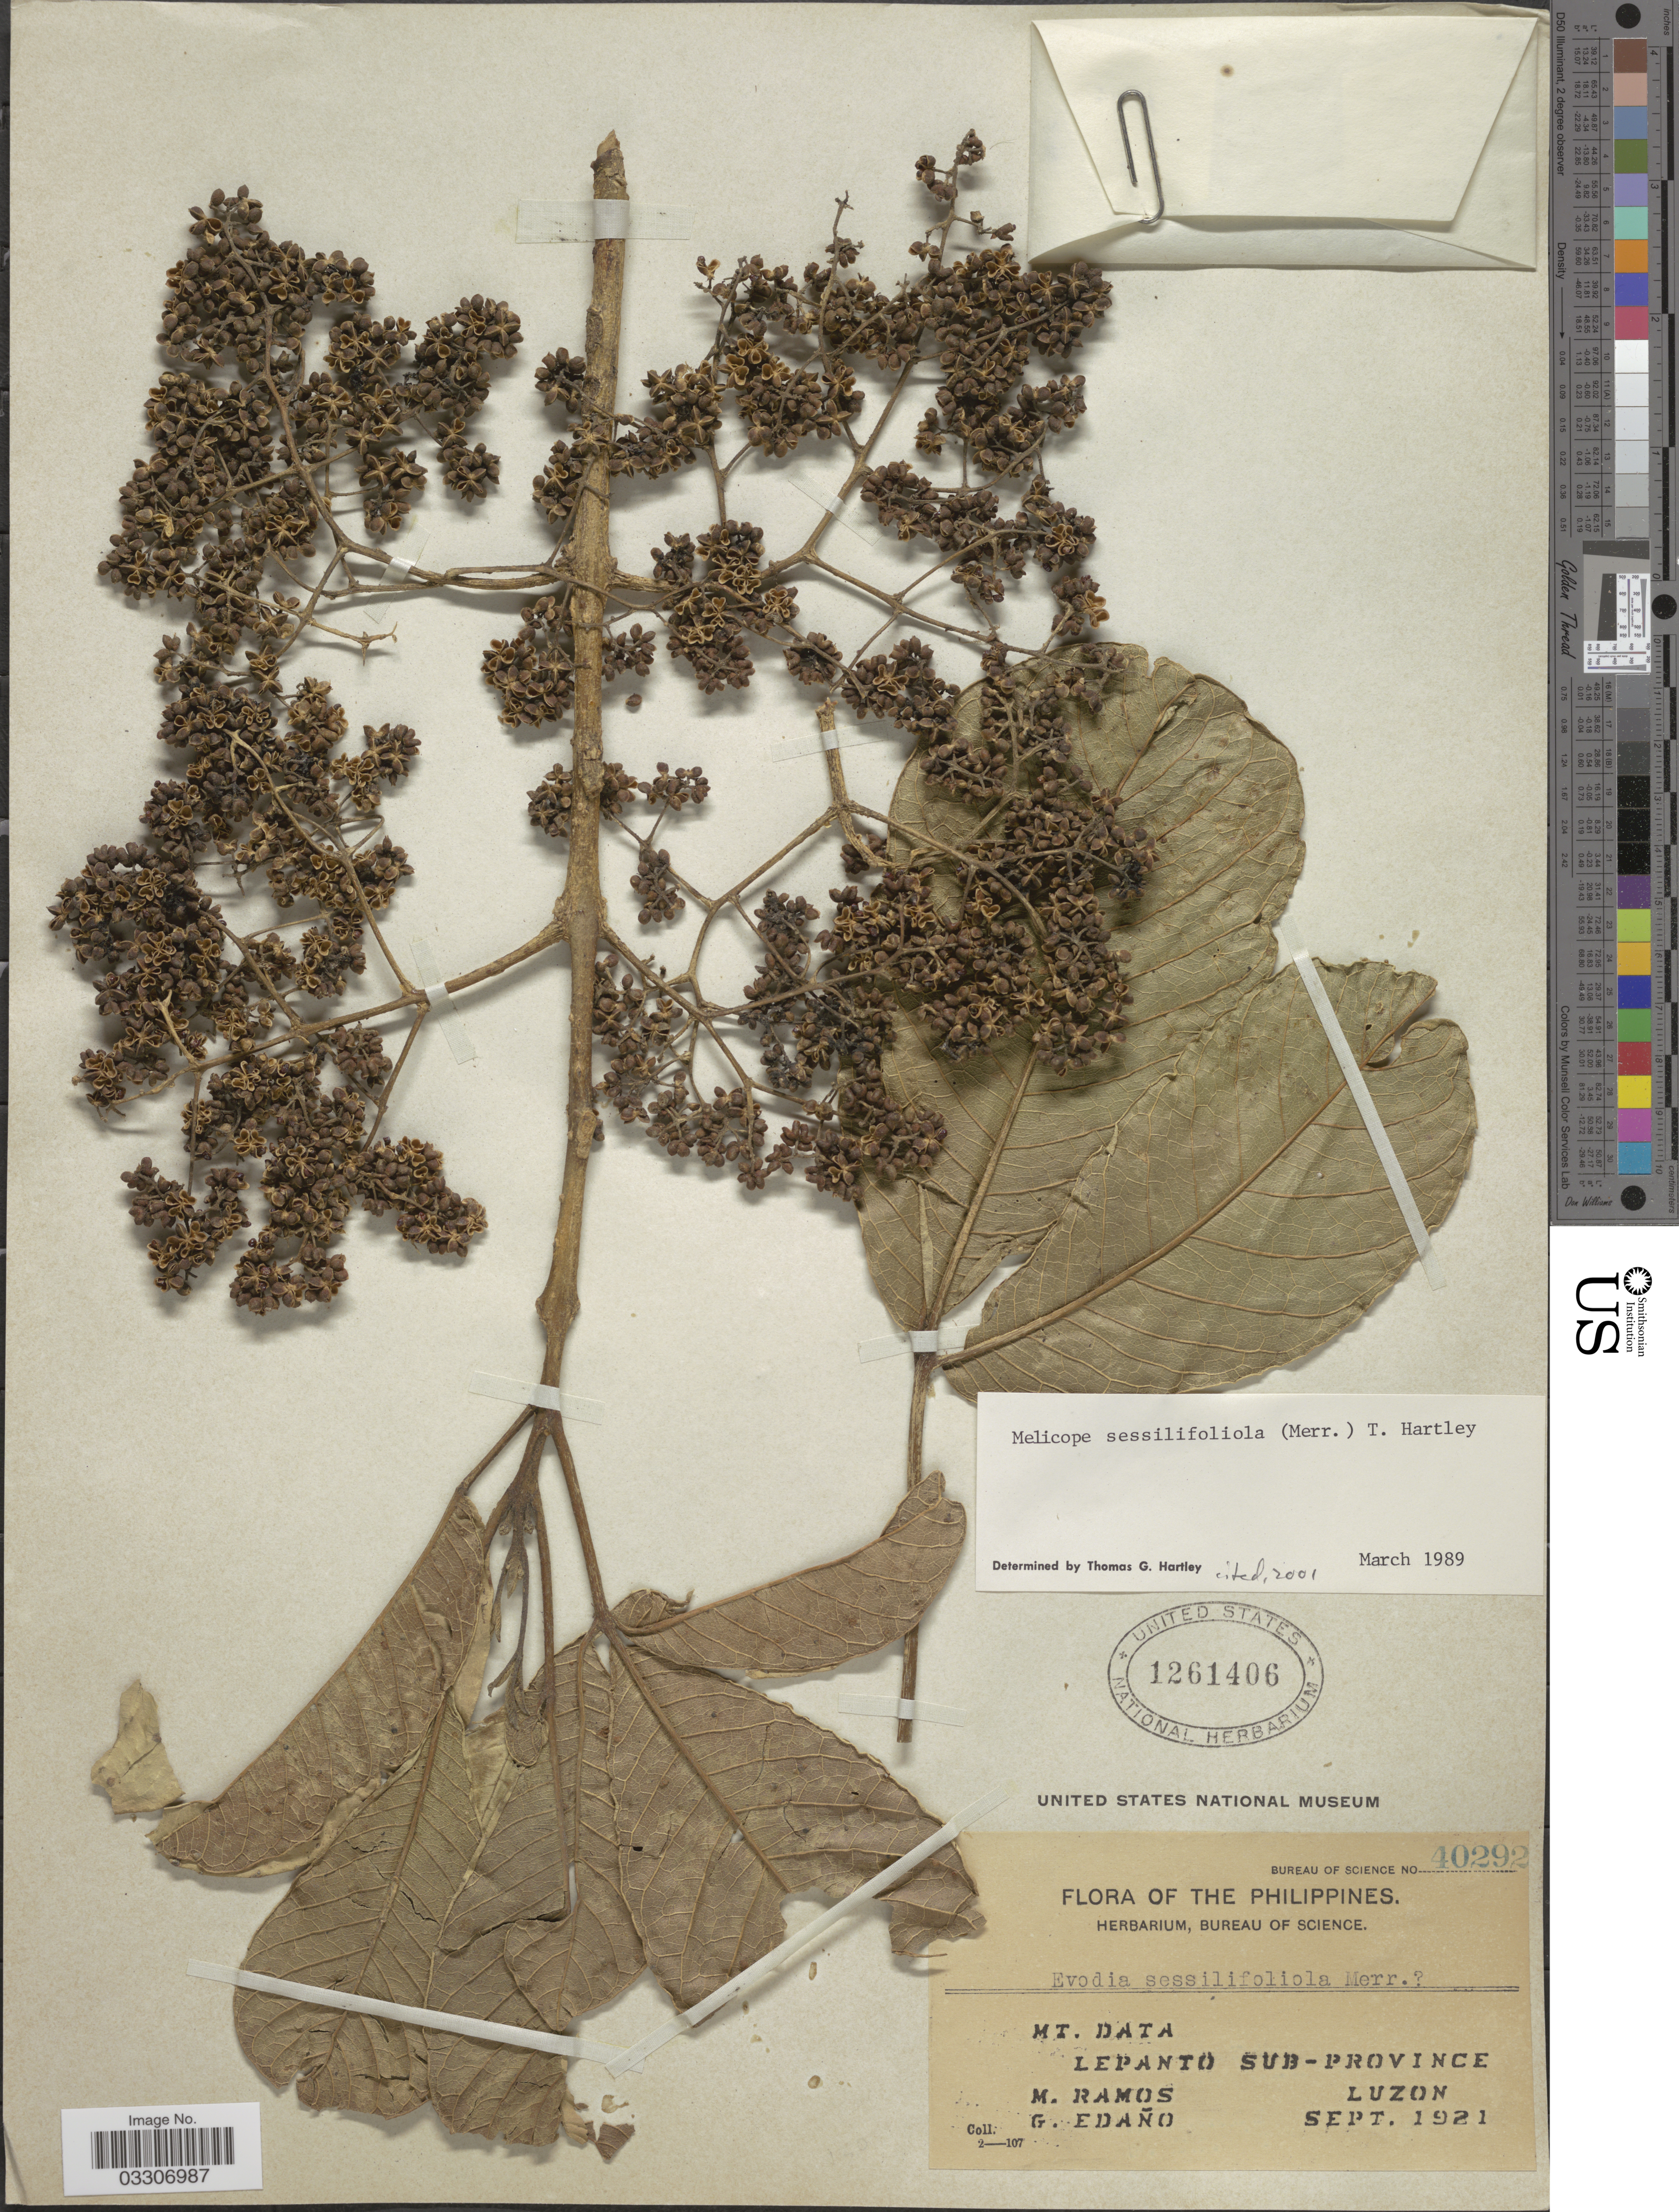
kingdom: Plantae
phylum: Tracheophyta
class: Magnoliopsida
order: Sapindales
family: Rutaceae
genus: Melicope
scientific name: Melicope sessilifoliola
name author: (Merr.) T.G. Hartley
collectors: M. Ramos & G. Edaño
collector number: Bureau of Science 40292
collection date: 1921-09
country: Philippines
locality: Mt. Data, Lepanto Sub-Province, Luzon.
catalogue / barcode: US 1261406